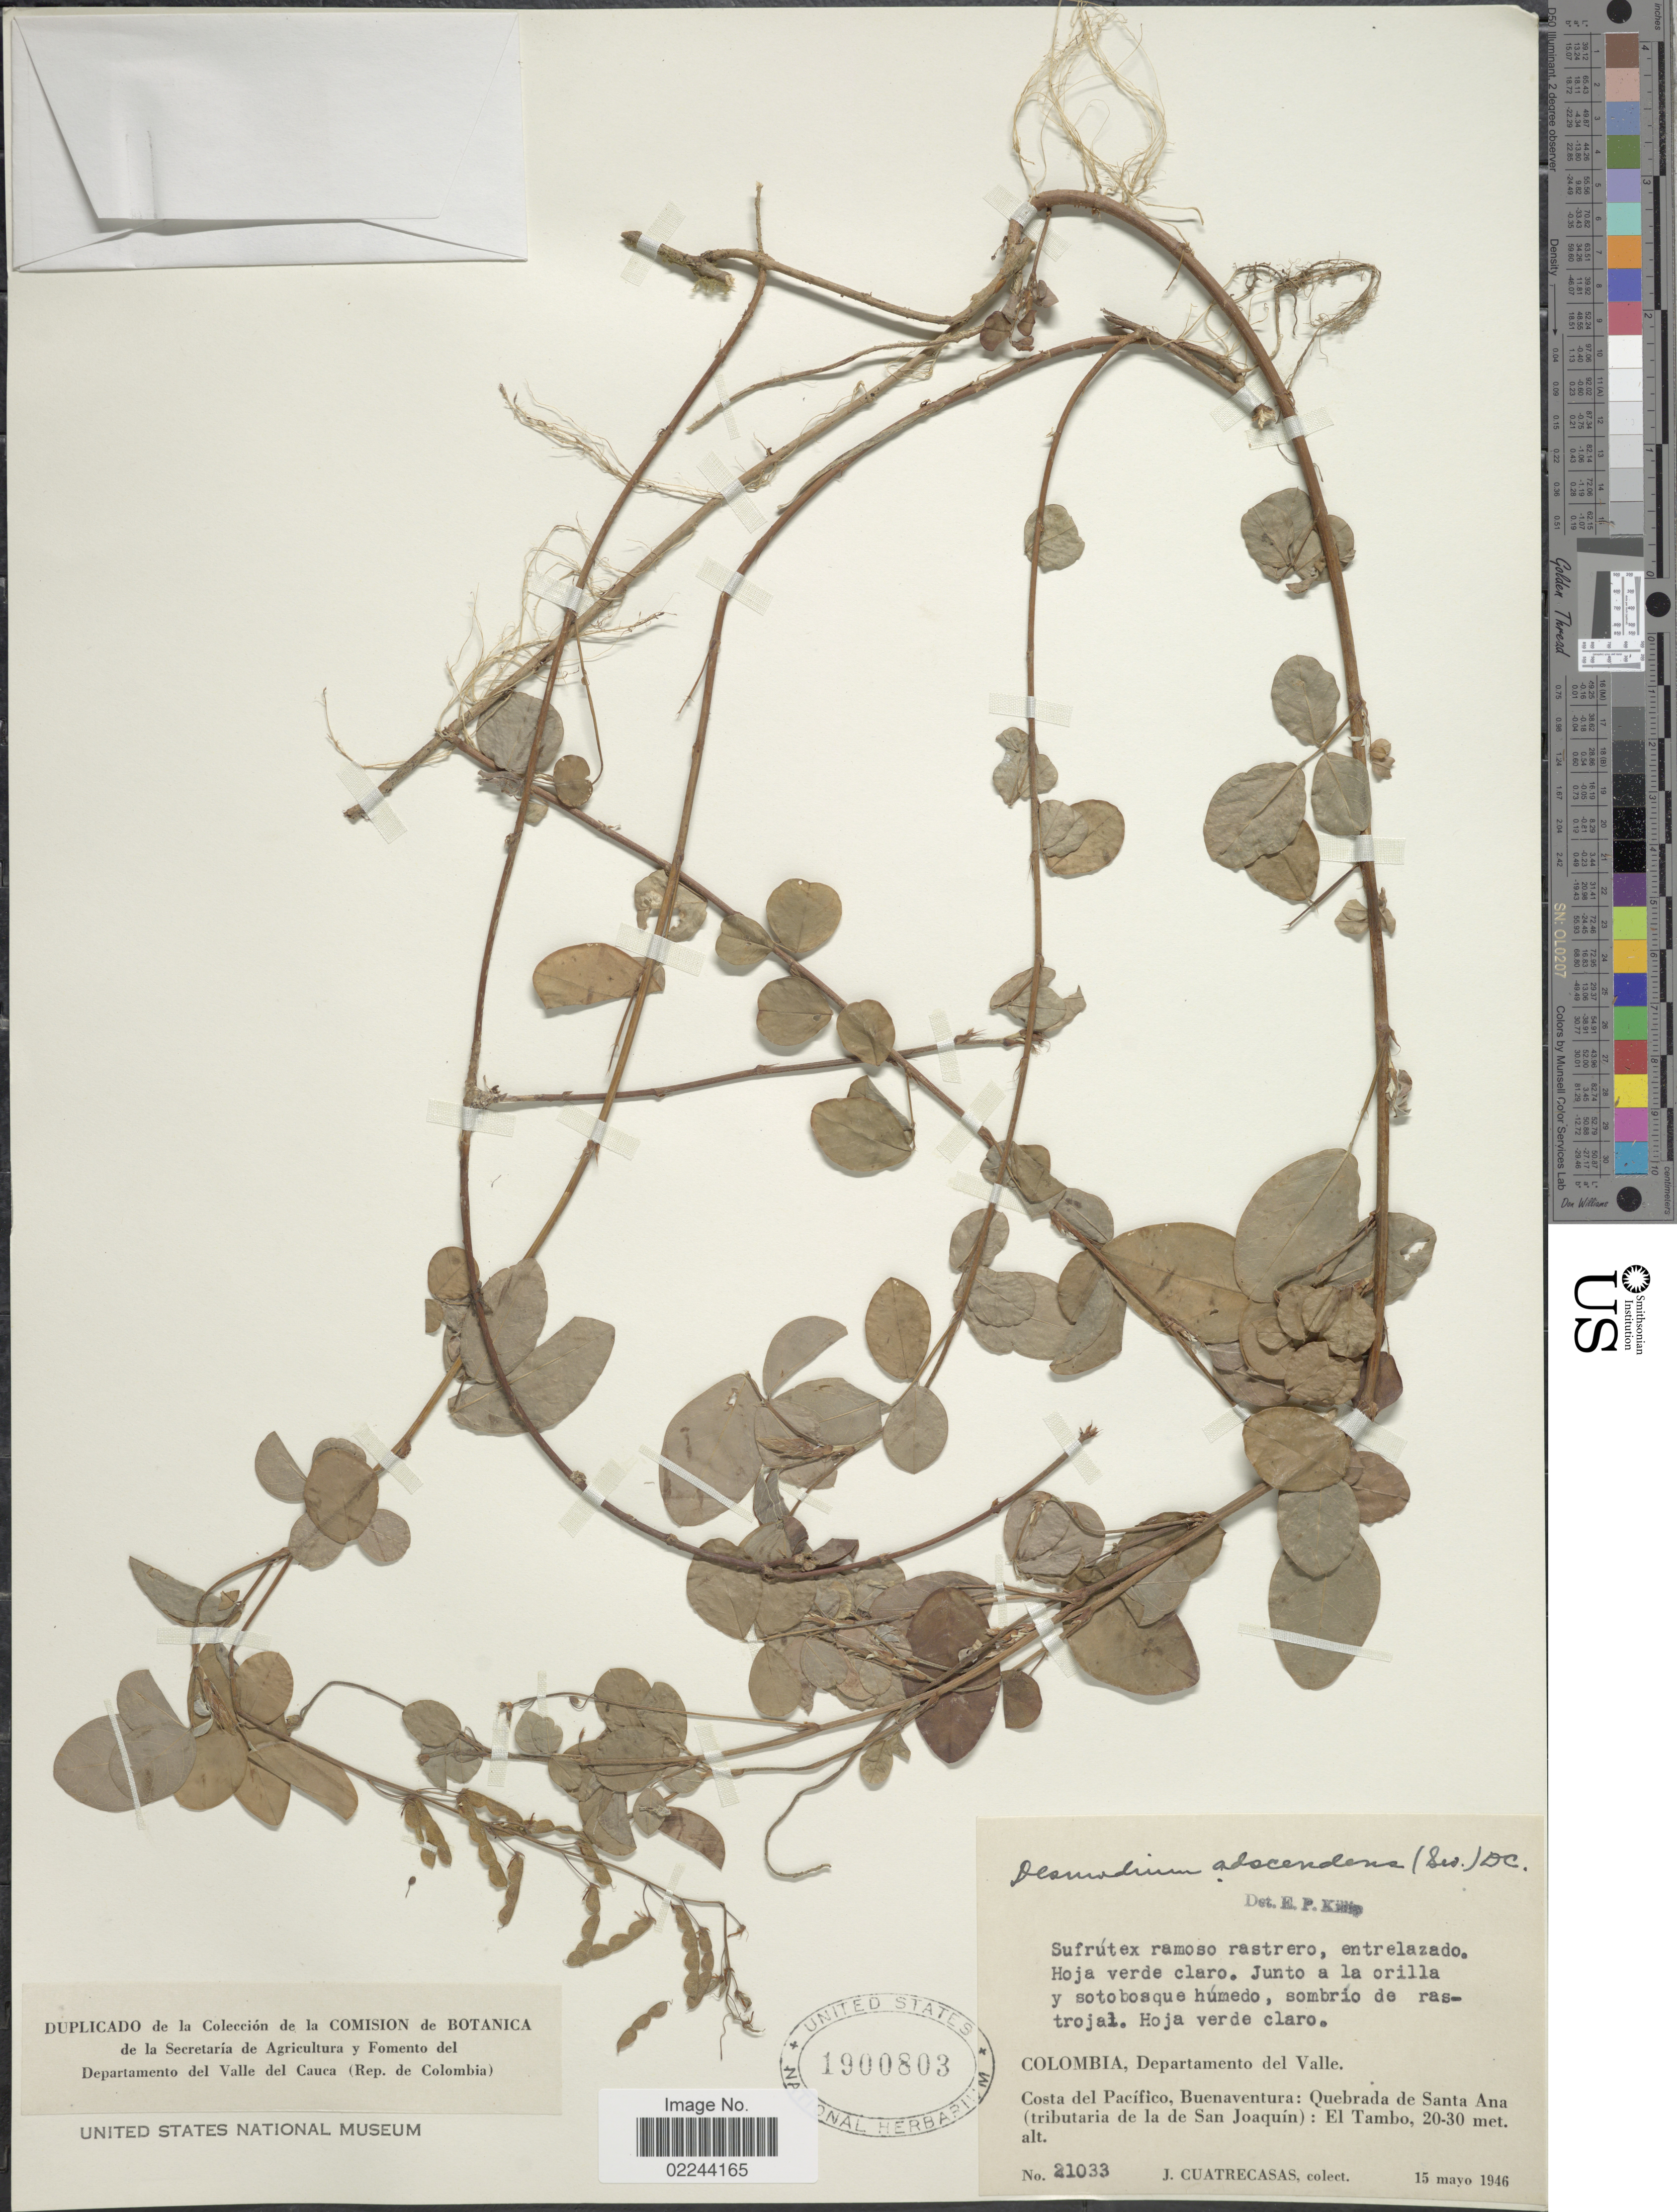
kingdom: Plantae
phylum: Tracheophyta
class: Magnoliopsida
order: Fabales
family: Fabaceae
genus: Grona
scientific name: Grona adscendens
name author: (Sw.) H. Ohashi & K. Ohashi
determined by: Strong, Mark T., (BOT), Smithsonian Institution - National Museum of Natural History (UNITED STATES)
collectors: J. Cuatrecasas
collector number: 21033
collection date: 1946-05-15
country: Colombia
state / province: Valle del Cauca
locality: Departamento del Valle, Costa del Pacífico, Buenaventura: Quebrada de Santa Ana (tributaria de la de San Joaquín): El Tambo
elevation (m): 20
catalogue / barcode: US 1900803